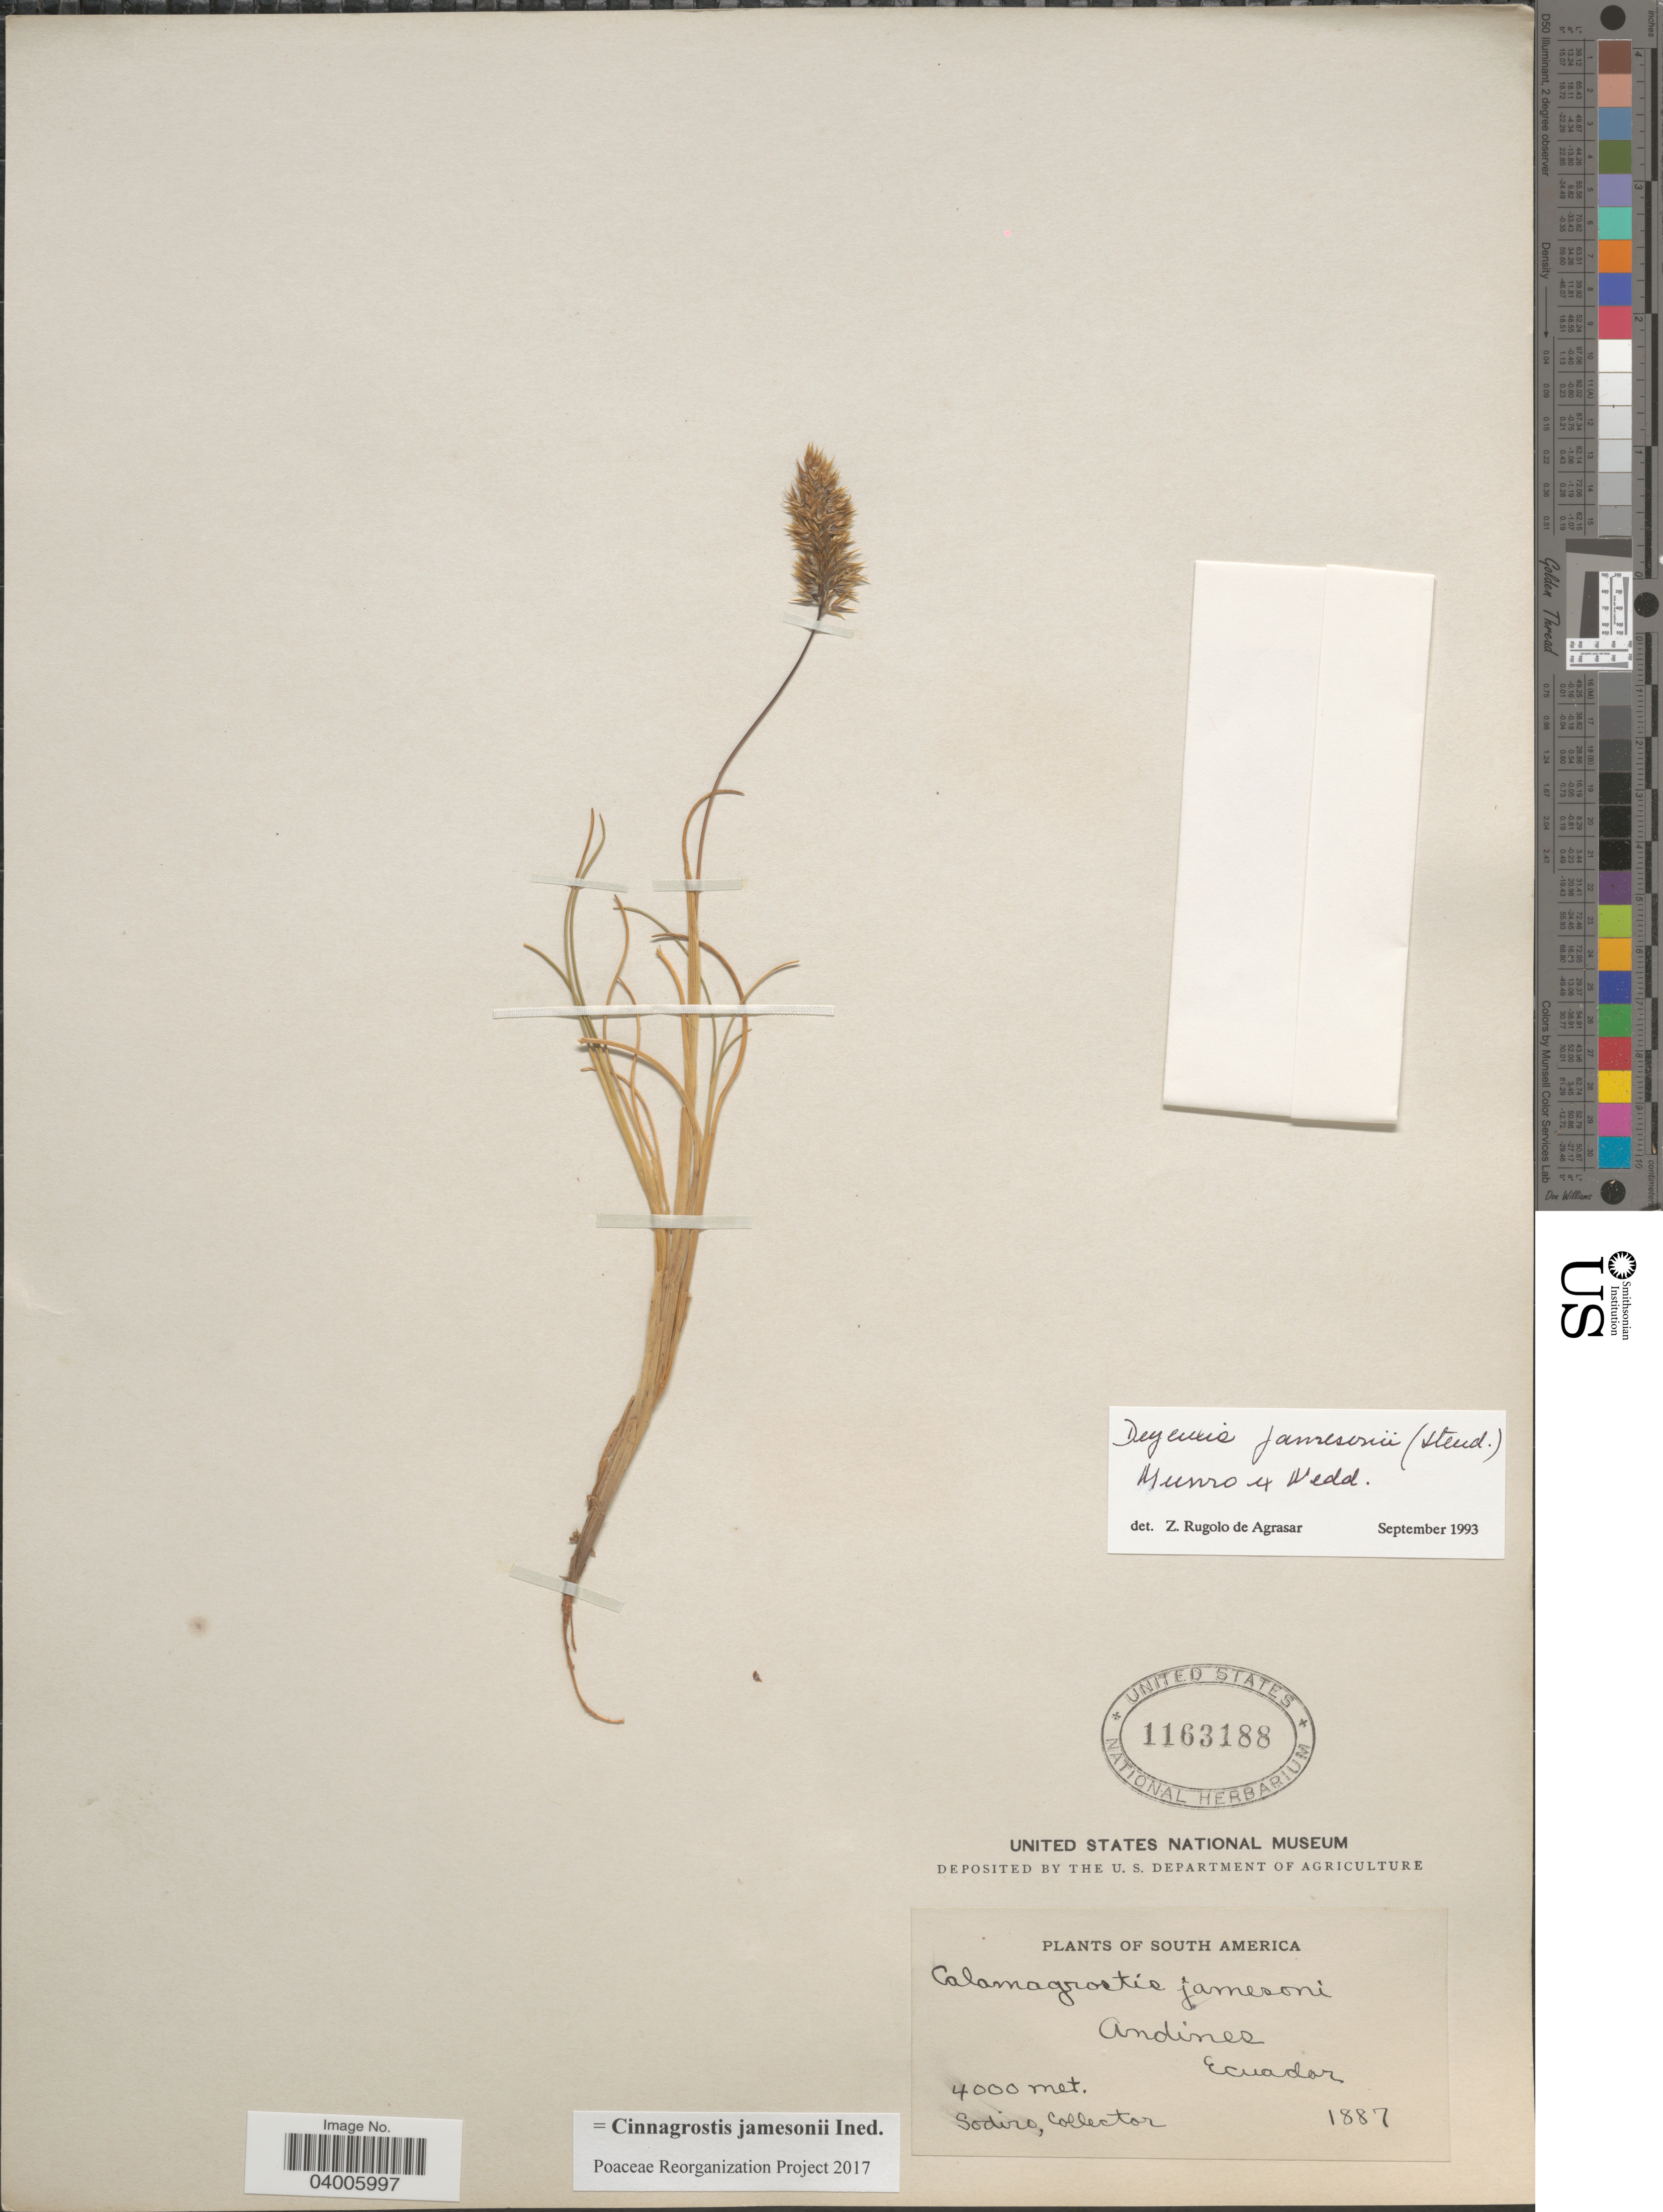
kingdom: Plantae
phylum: Tracheophyta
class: Liliopsida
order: Poales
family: Poaceae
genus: Cinnagrostis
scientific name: Cinnagrostis jamesonii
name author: (Steud.) P.M. Peterson et al.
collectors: Sodiro, --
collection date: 1887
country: Ecuador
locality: Andines.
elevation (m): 4000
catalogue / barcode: US 1163188